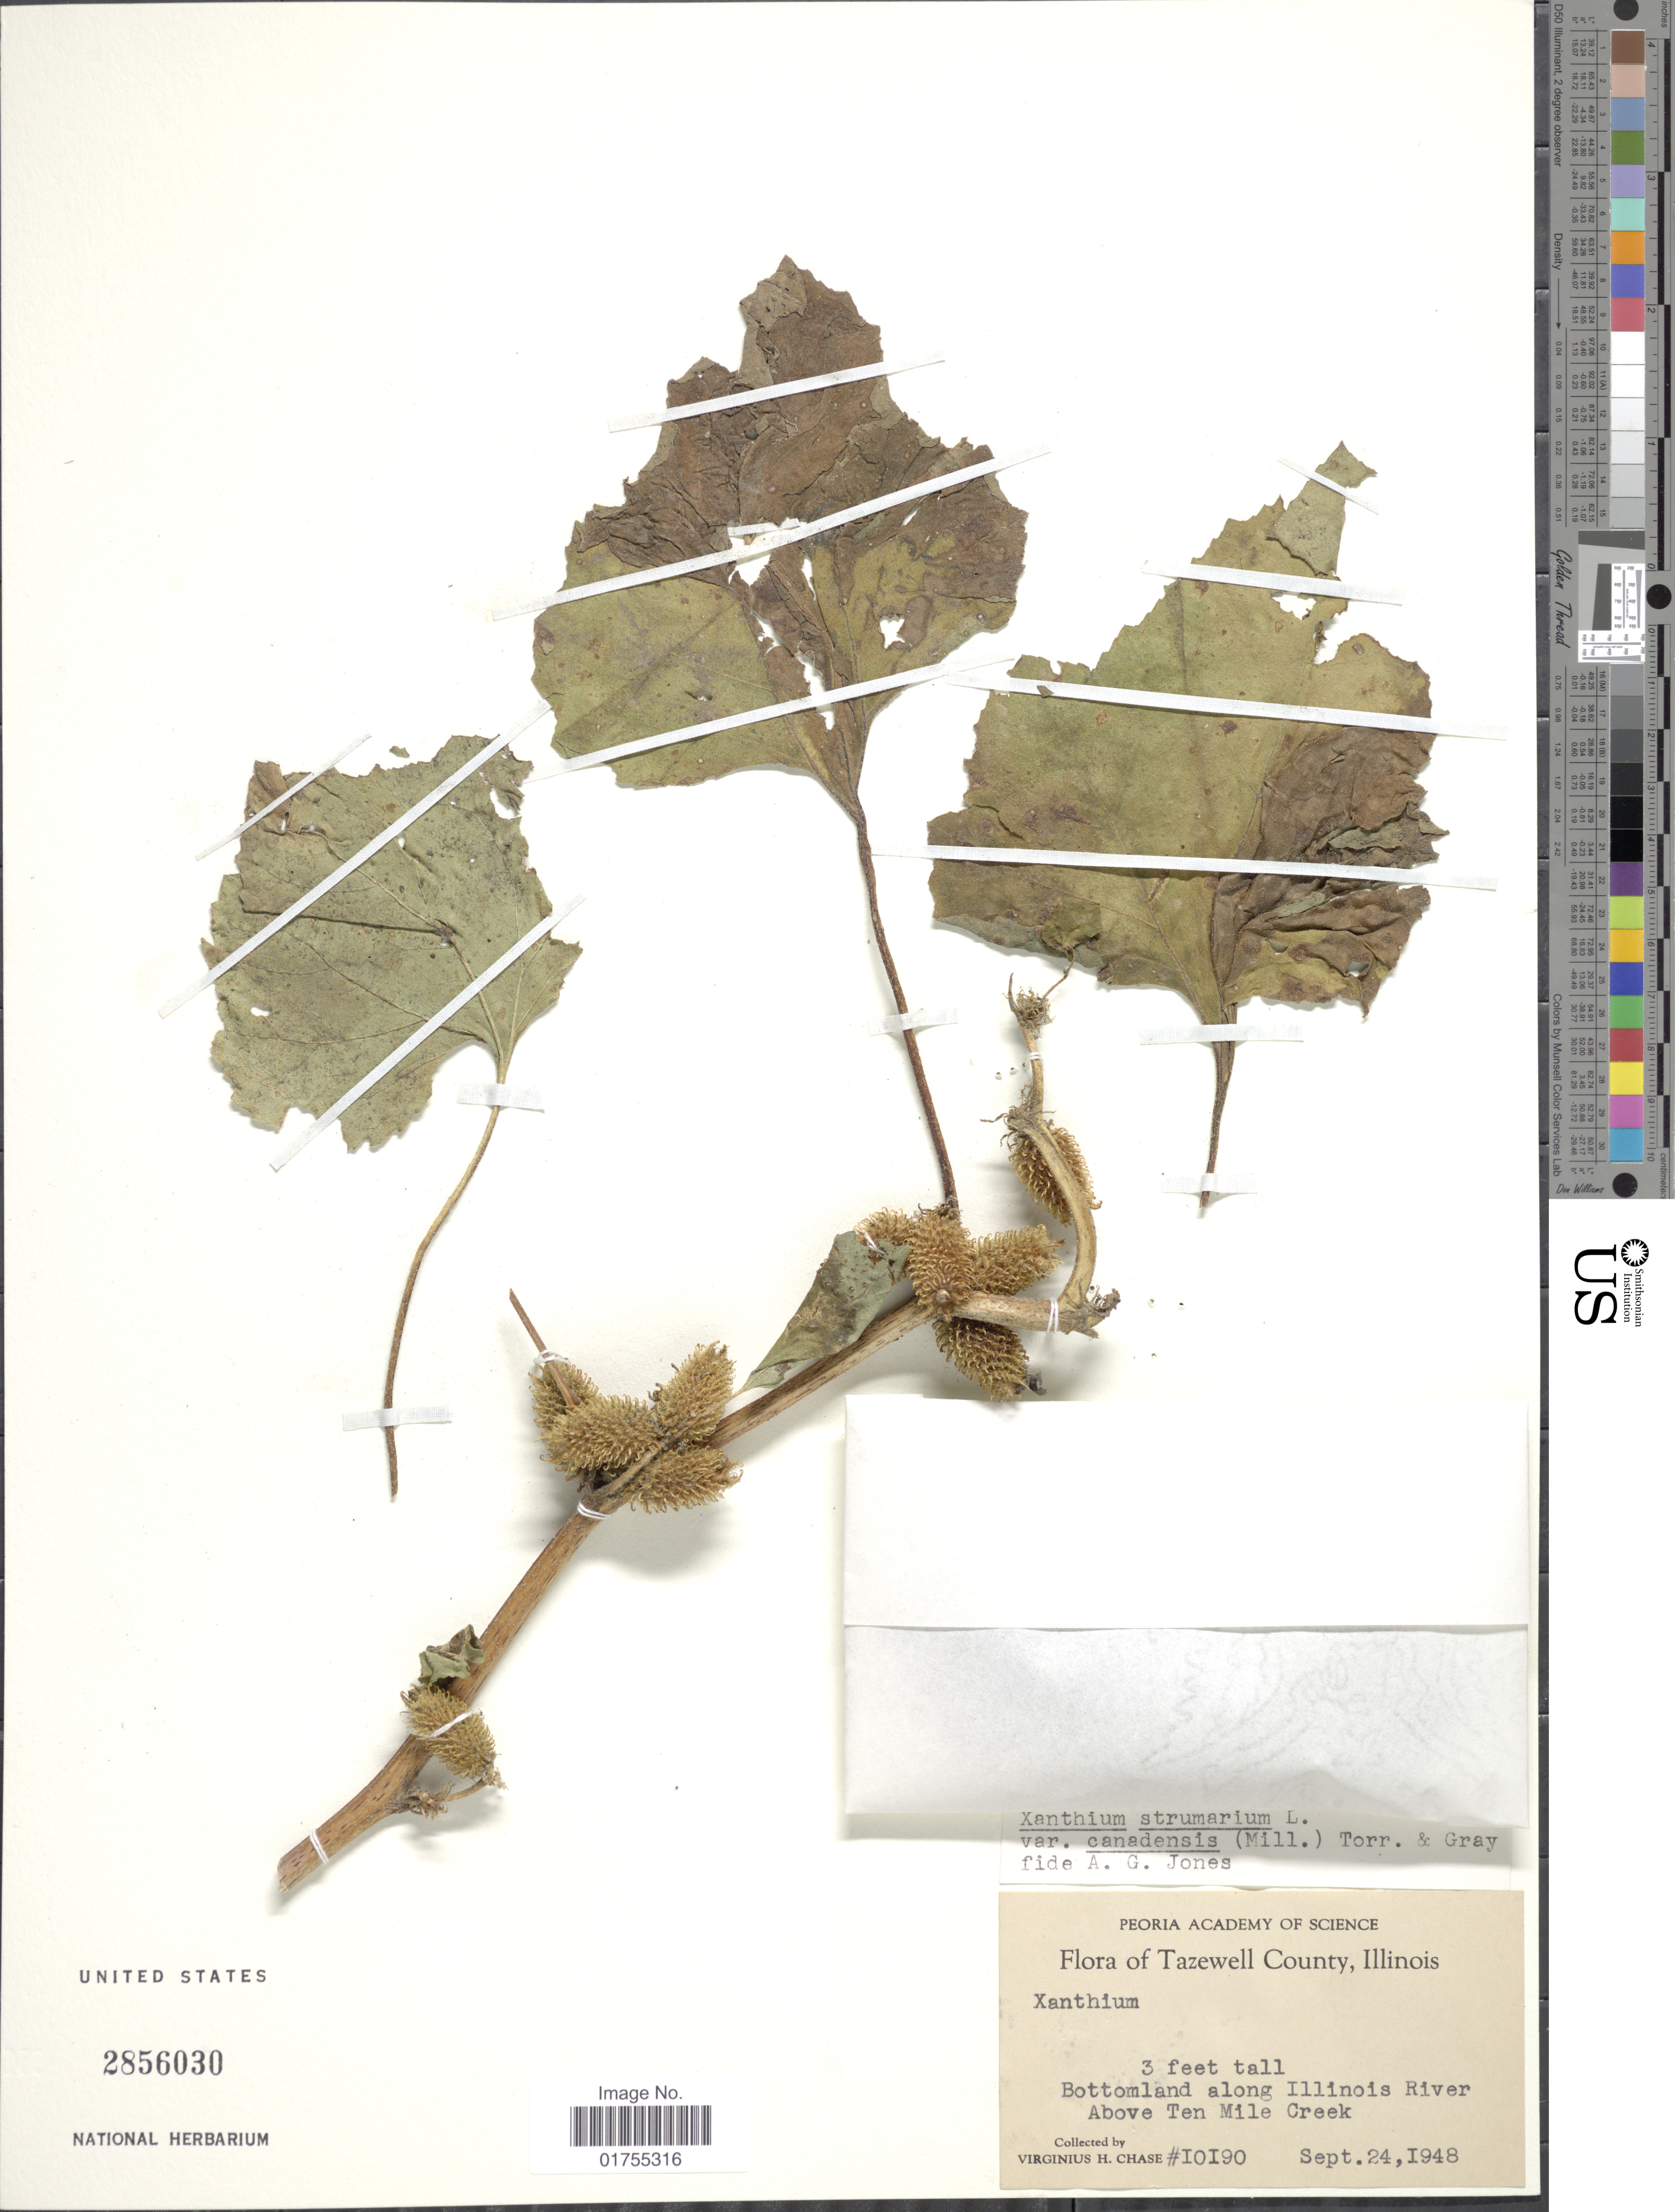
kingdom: Plantae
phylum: Tracheophyta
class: Magnoliopsida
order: Asterales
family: Asteraceae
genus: Xanthium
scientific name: Xanthium strumarium var. canadense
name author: (Mill.) Torr. & A. Gray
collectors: V. H. Chase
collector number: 10190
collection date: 1948-09-24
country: United States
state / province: Illinois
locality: Tazewell County, Bottomland along Illinois River, Above Ten Mile Creek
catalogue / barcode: US 2856030